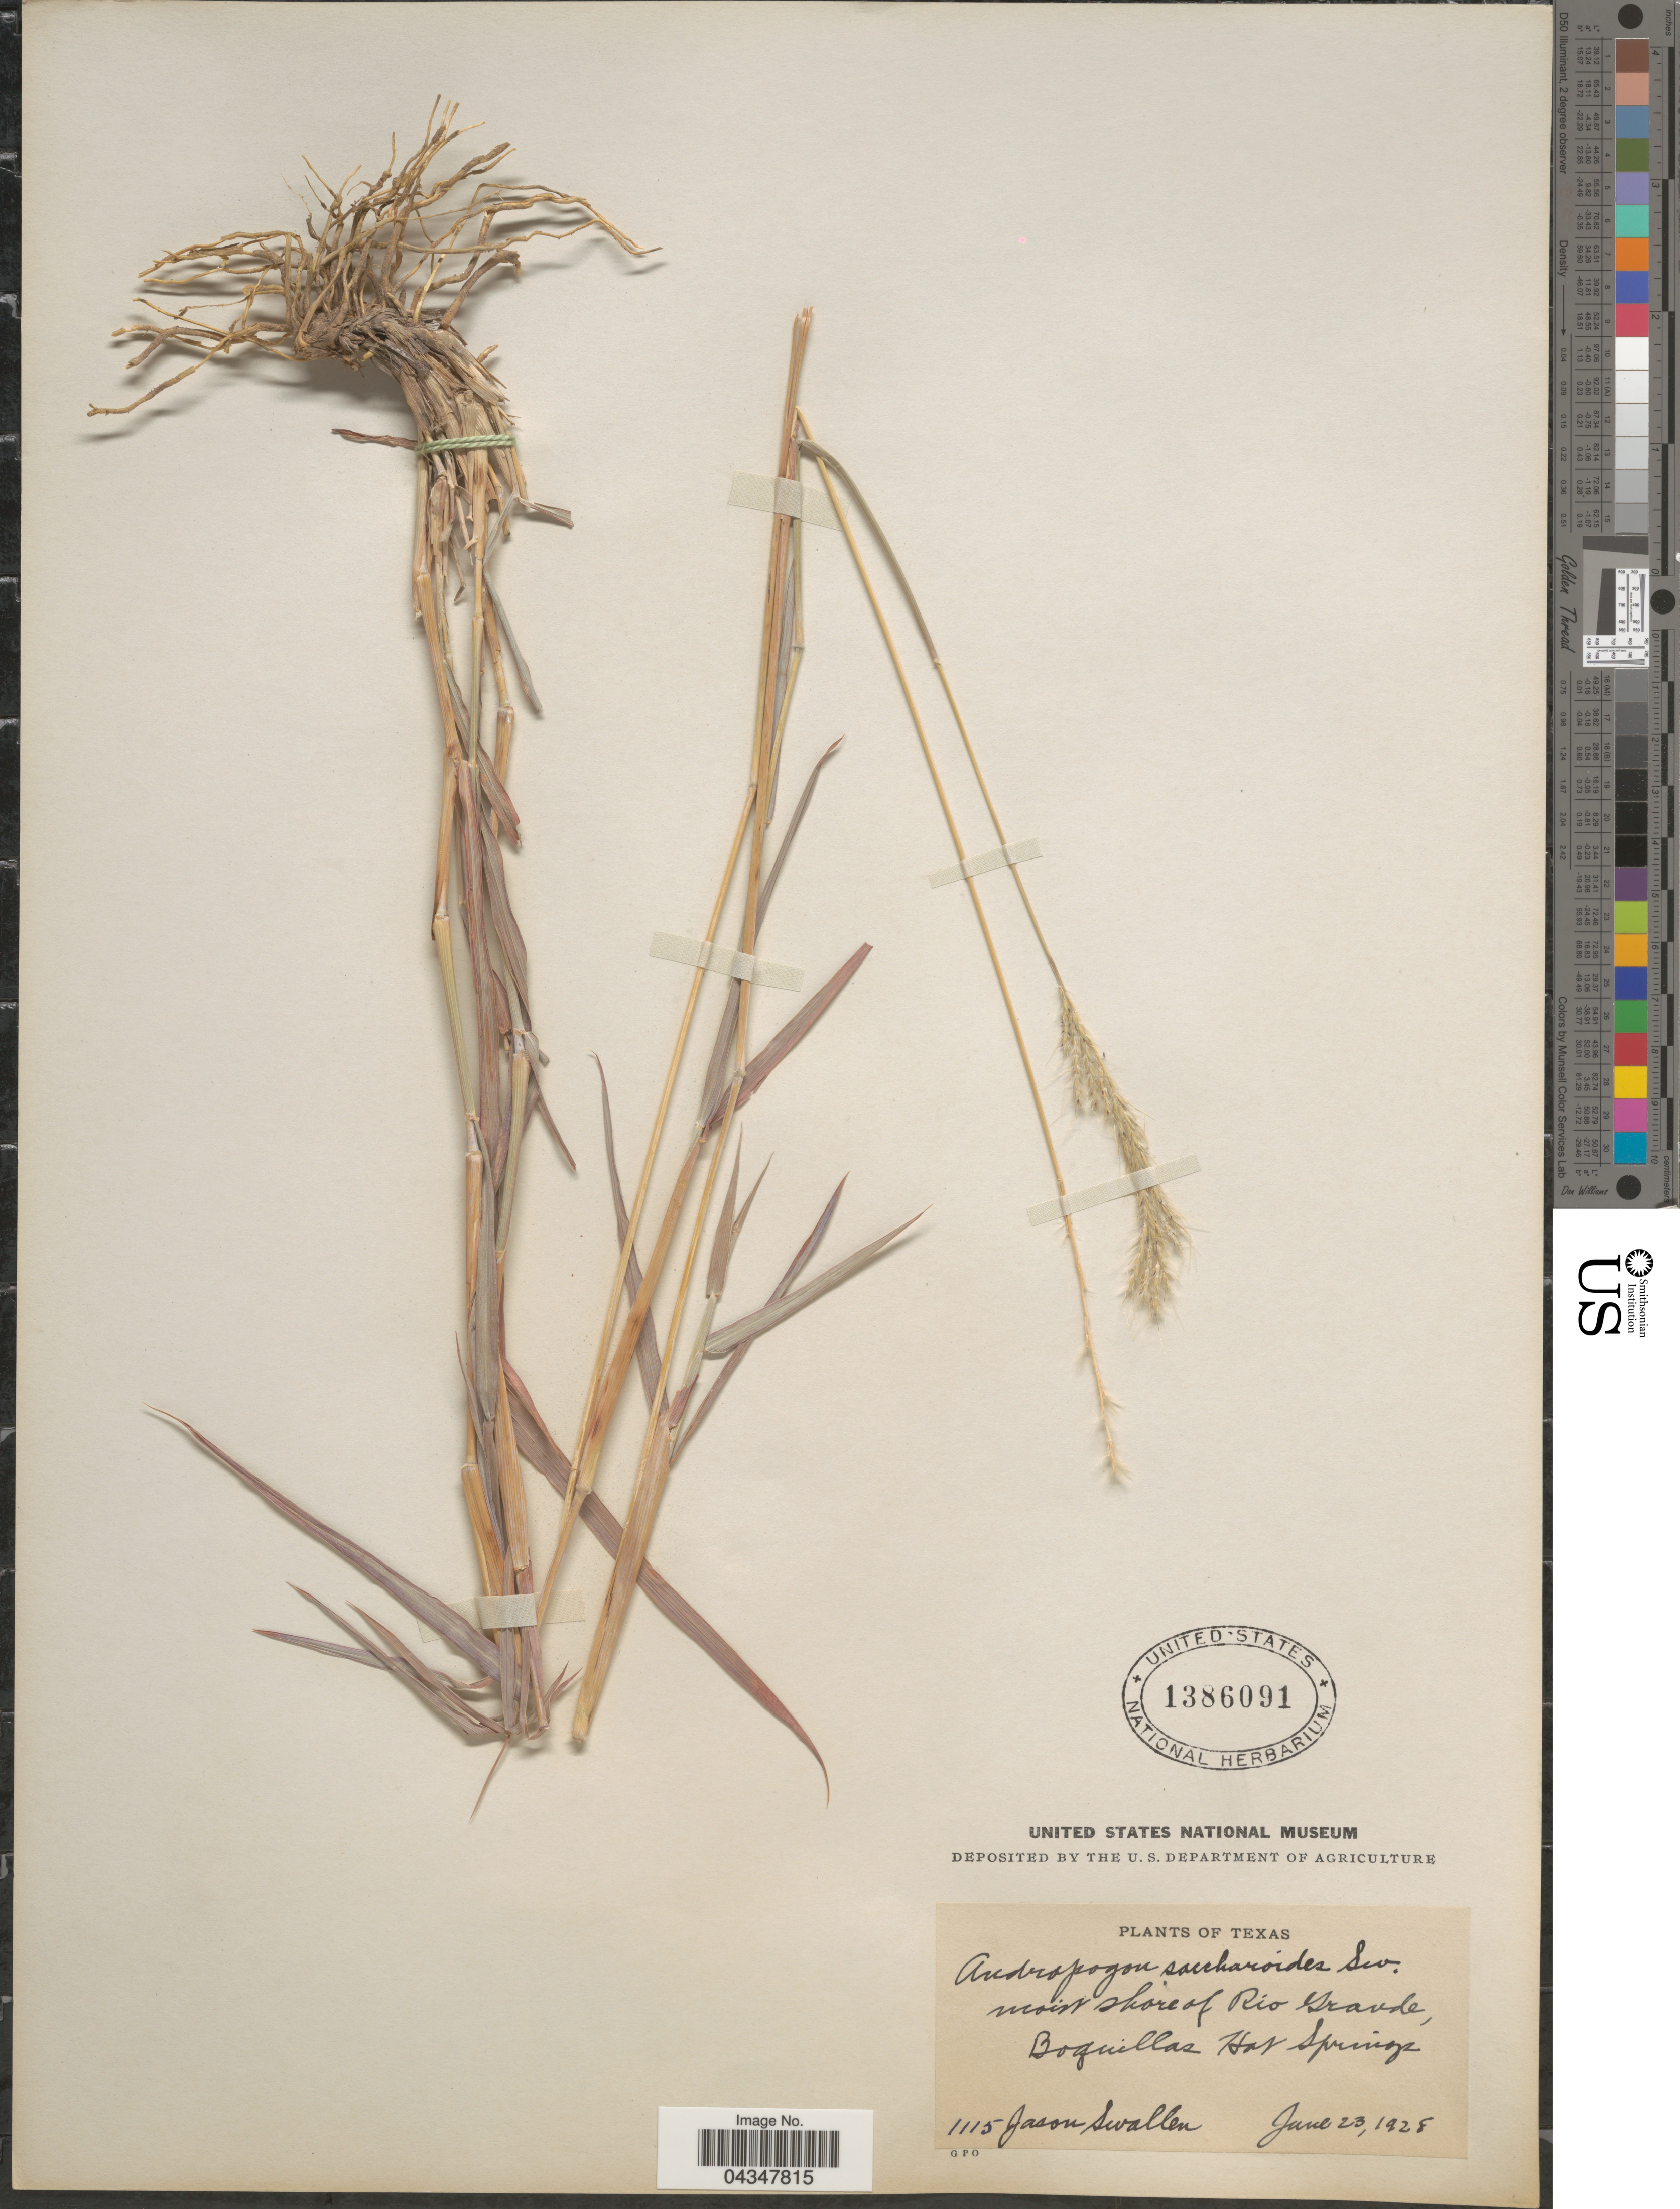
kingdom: Plantae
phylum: Tracheophyta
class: Liliopsida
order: Poales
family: Poaceae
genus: Bothriochloa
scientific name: Bothriochloa saccharoides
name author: (Sw.) Rydb.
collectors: J. R. Swallen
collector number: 1115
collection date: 1928-06-23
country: United States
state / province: Texas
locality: Moist shore of Rio Grande, Boquillas Hot Springs.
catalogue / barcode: US 1386091